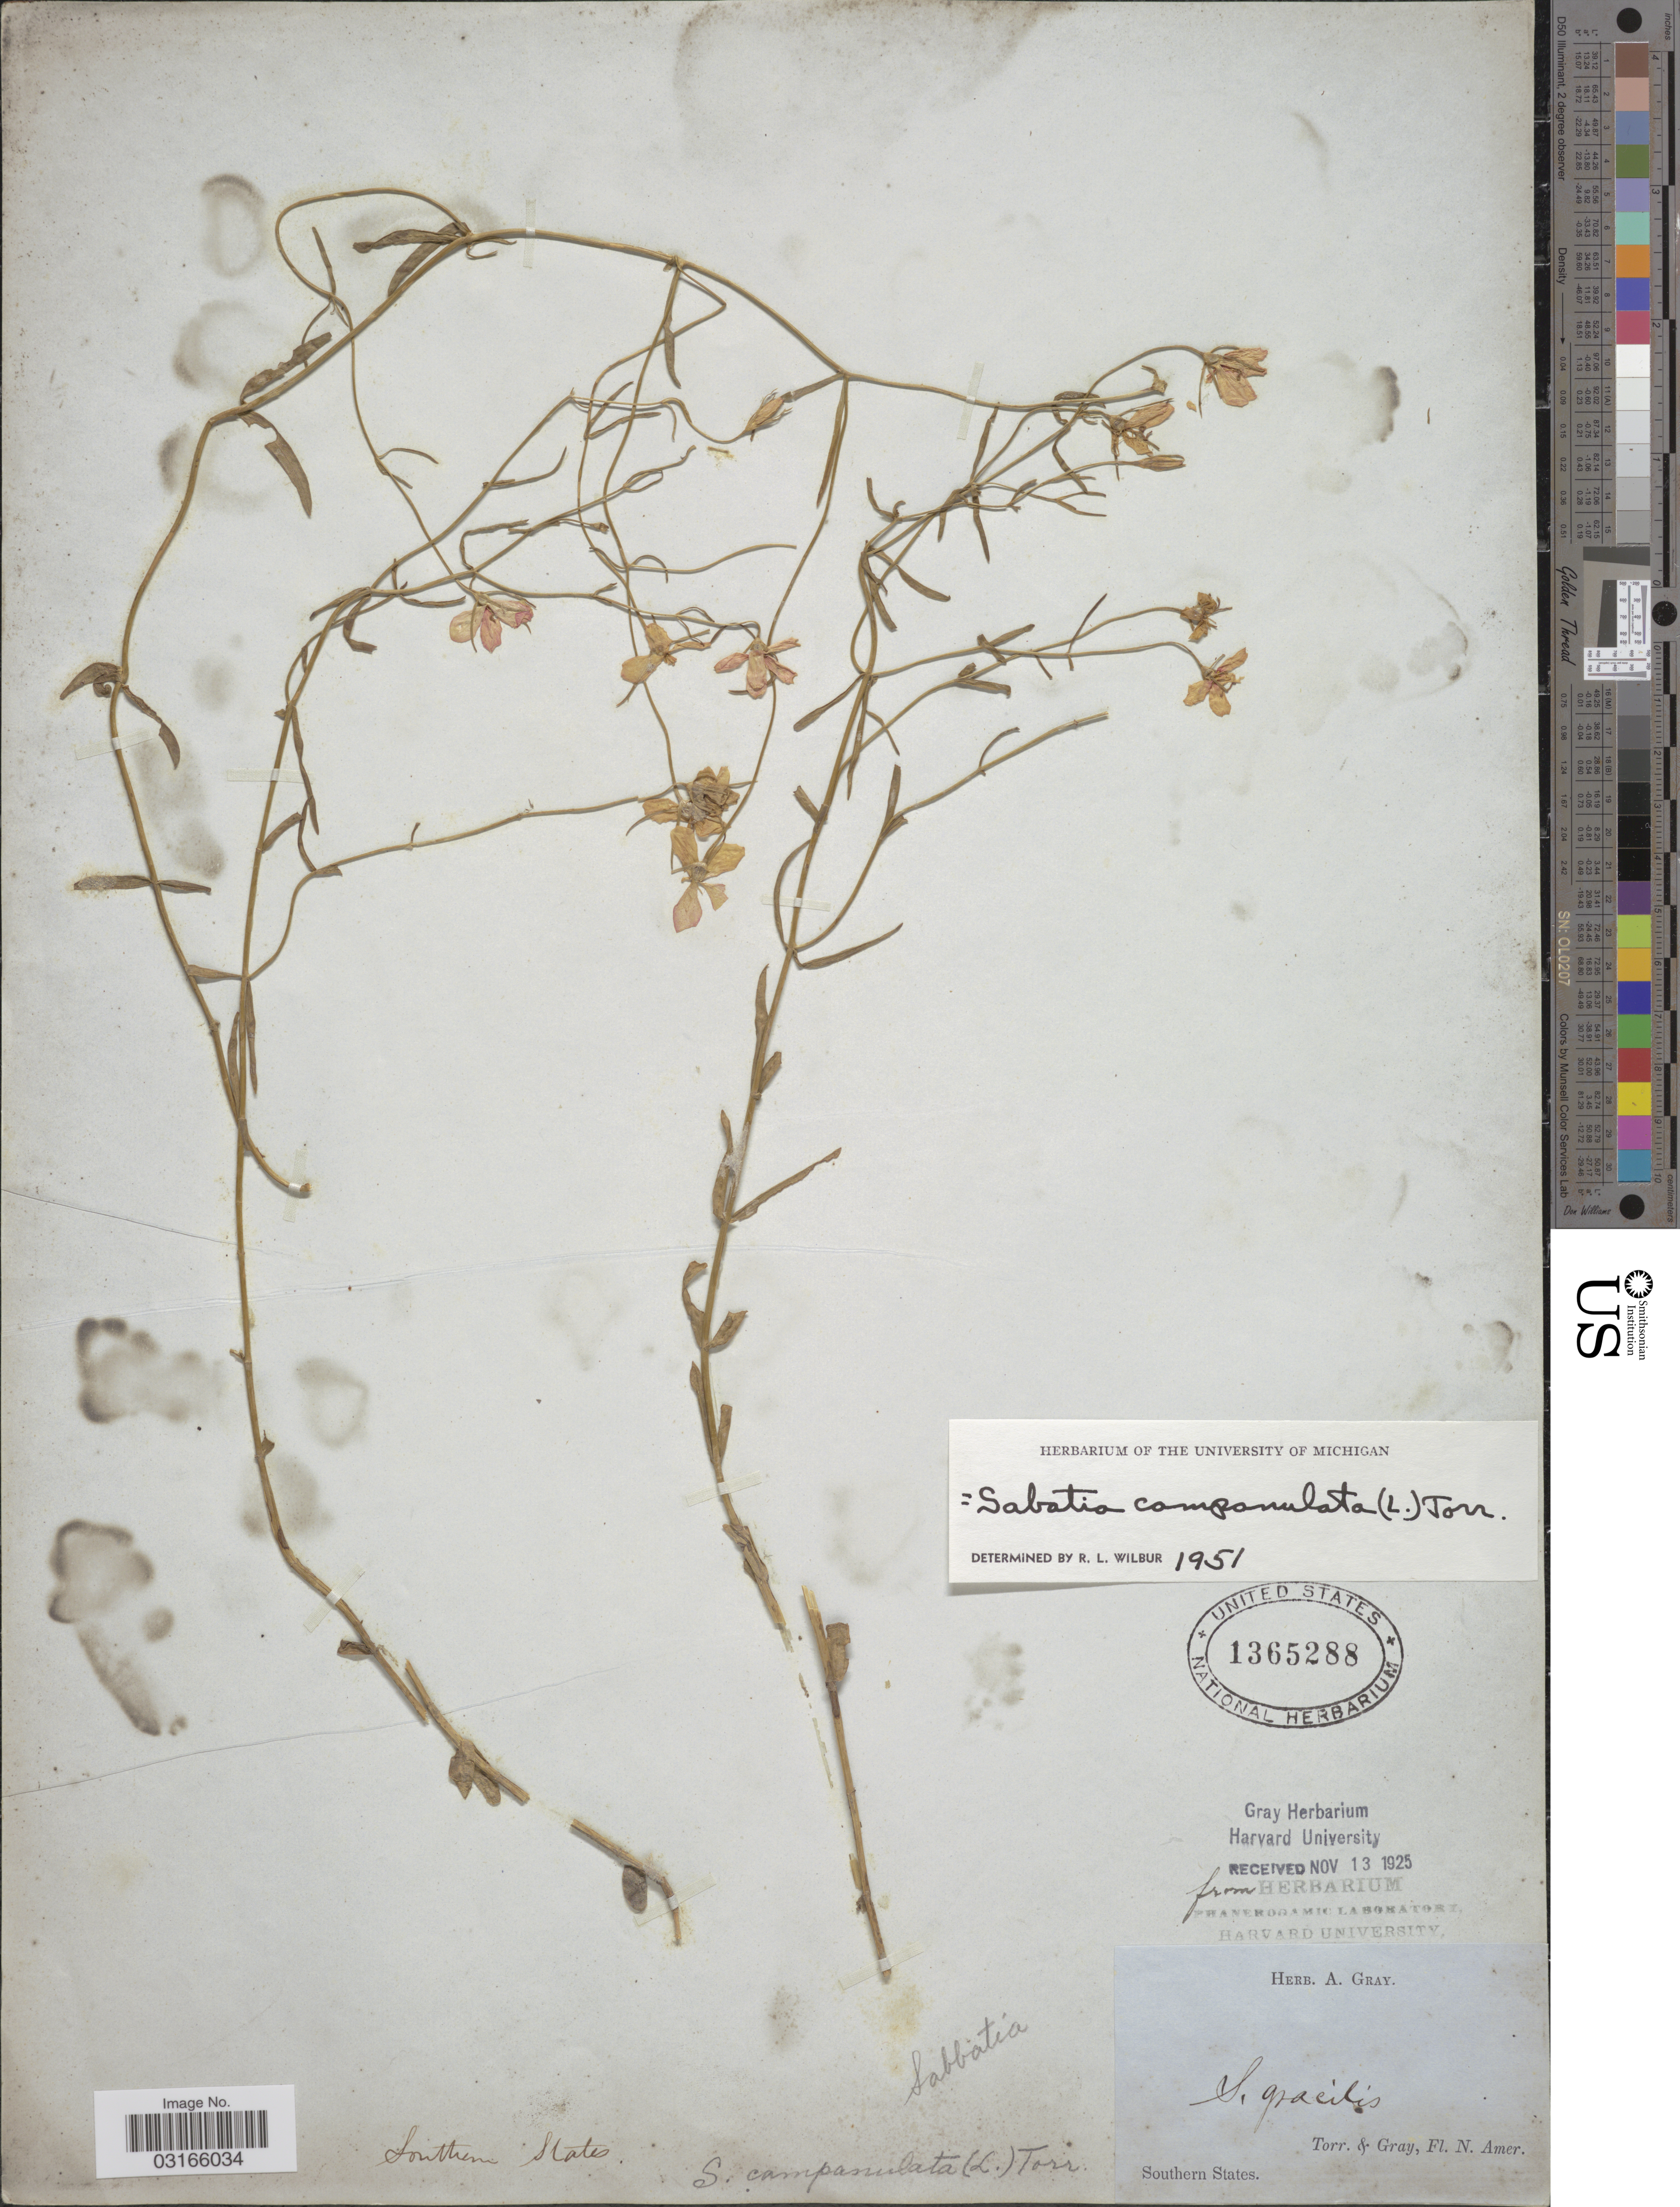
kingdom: Plantae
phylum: Tracheophyta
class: Magnoliopsida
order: Gentianales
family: Gentianaceae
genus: Sabatia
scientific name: Sabatia campanulata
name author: (L.) Torr.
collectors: J. Torrey & A. Gray (herbarium)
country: United States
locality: Southern States.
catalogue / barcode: US 1365288